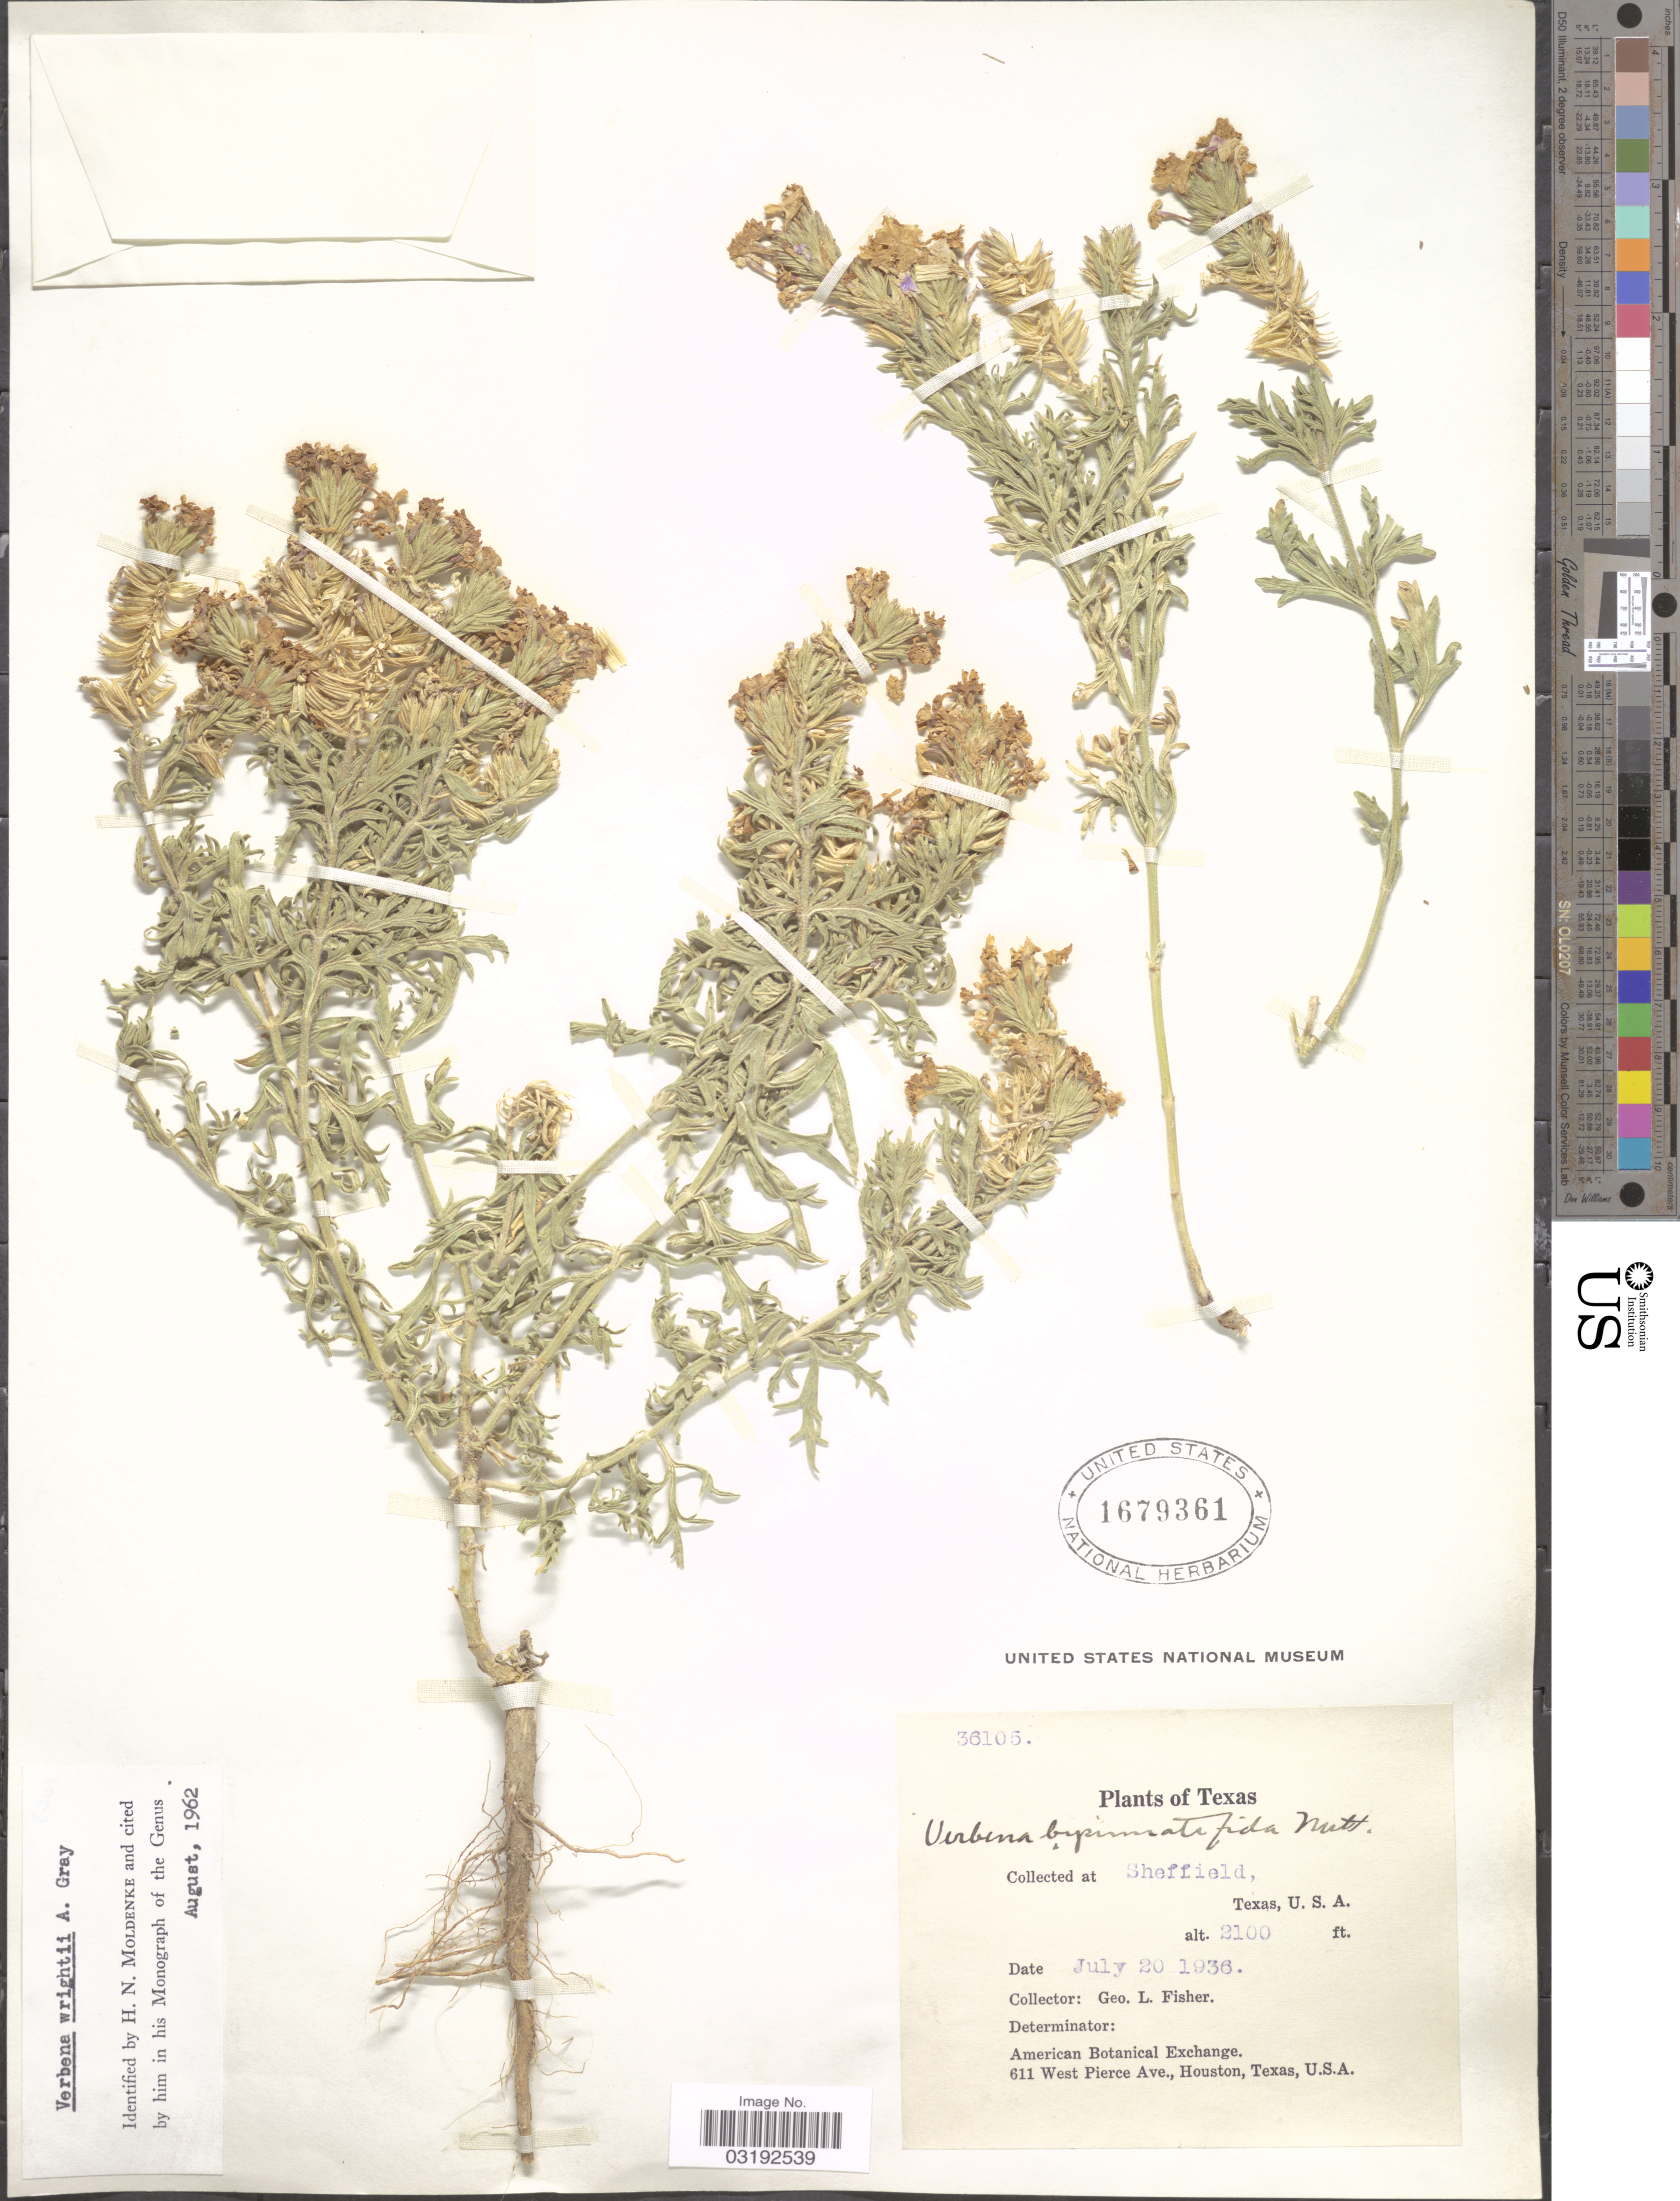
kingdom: Plantae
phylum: Tracheophyta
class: Magnoliopsida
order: Lamiales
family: Verbenaceae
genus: Verbena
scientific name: Verbena wrightii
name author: A. Gray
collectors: G. L. Fisher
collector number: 36105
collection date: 1936-07-20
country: United States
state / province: Texas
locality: Sheffield.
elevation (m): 640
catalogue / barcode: US 1679361